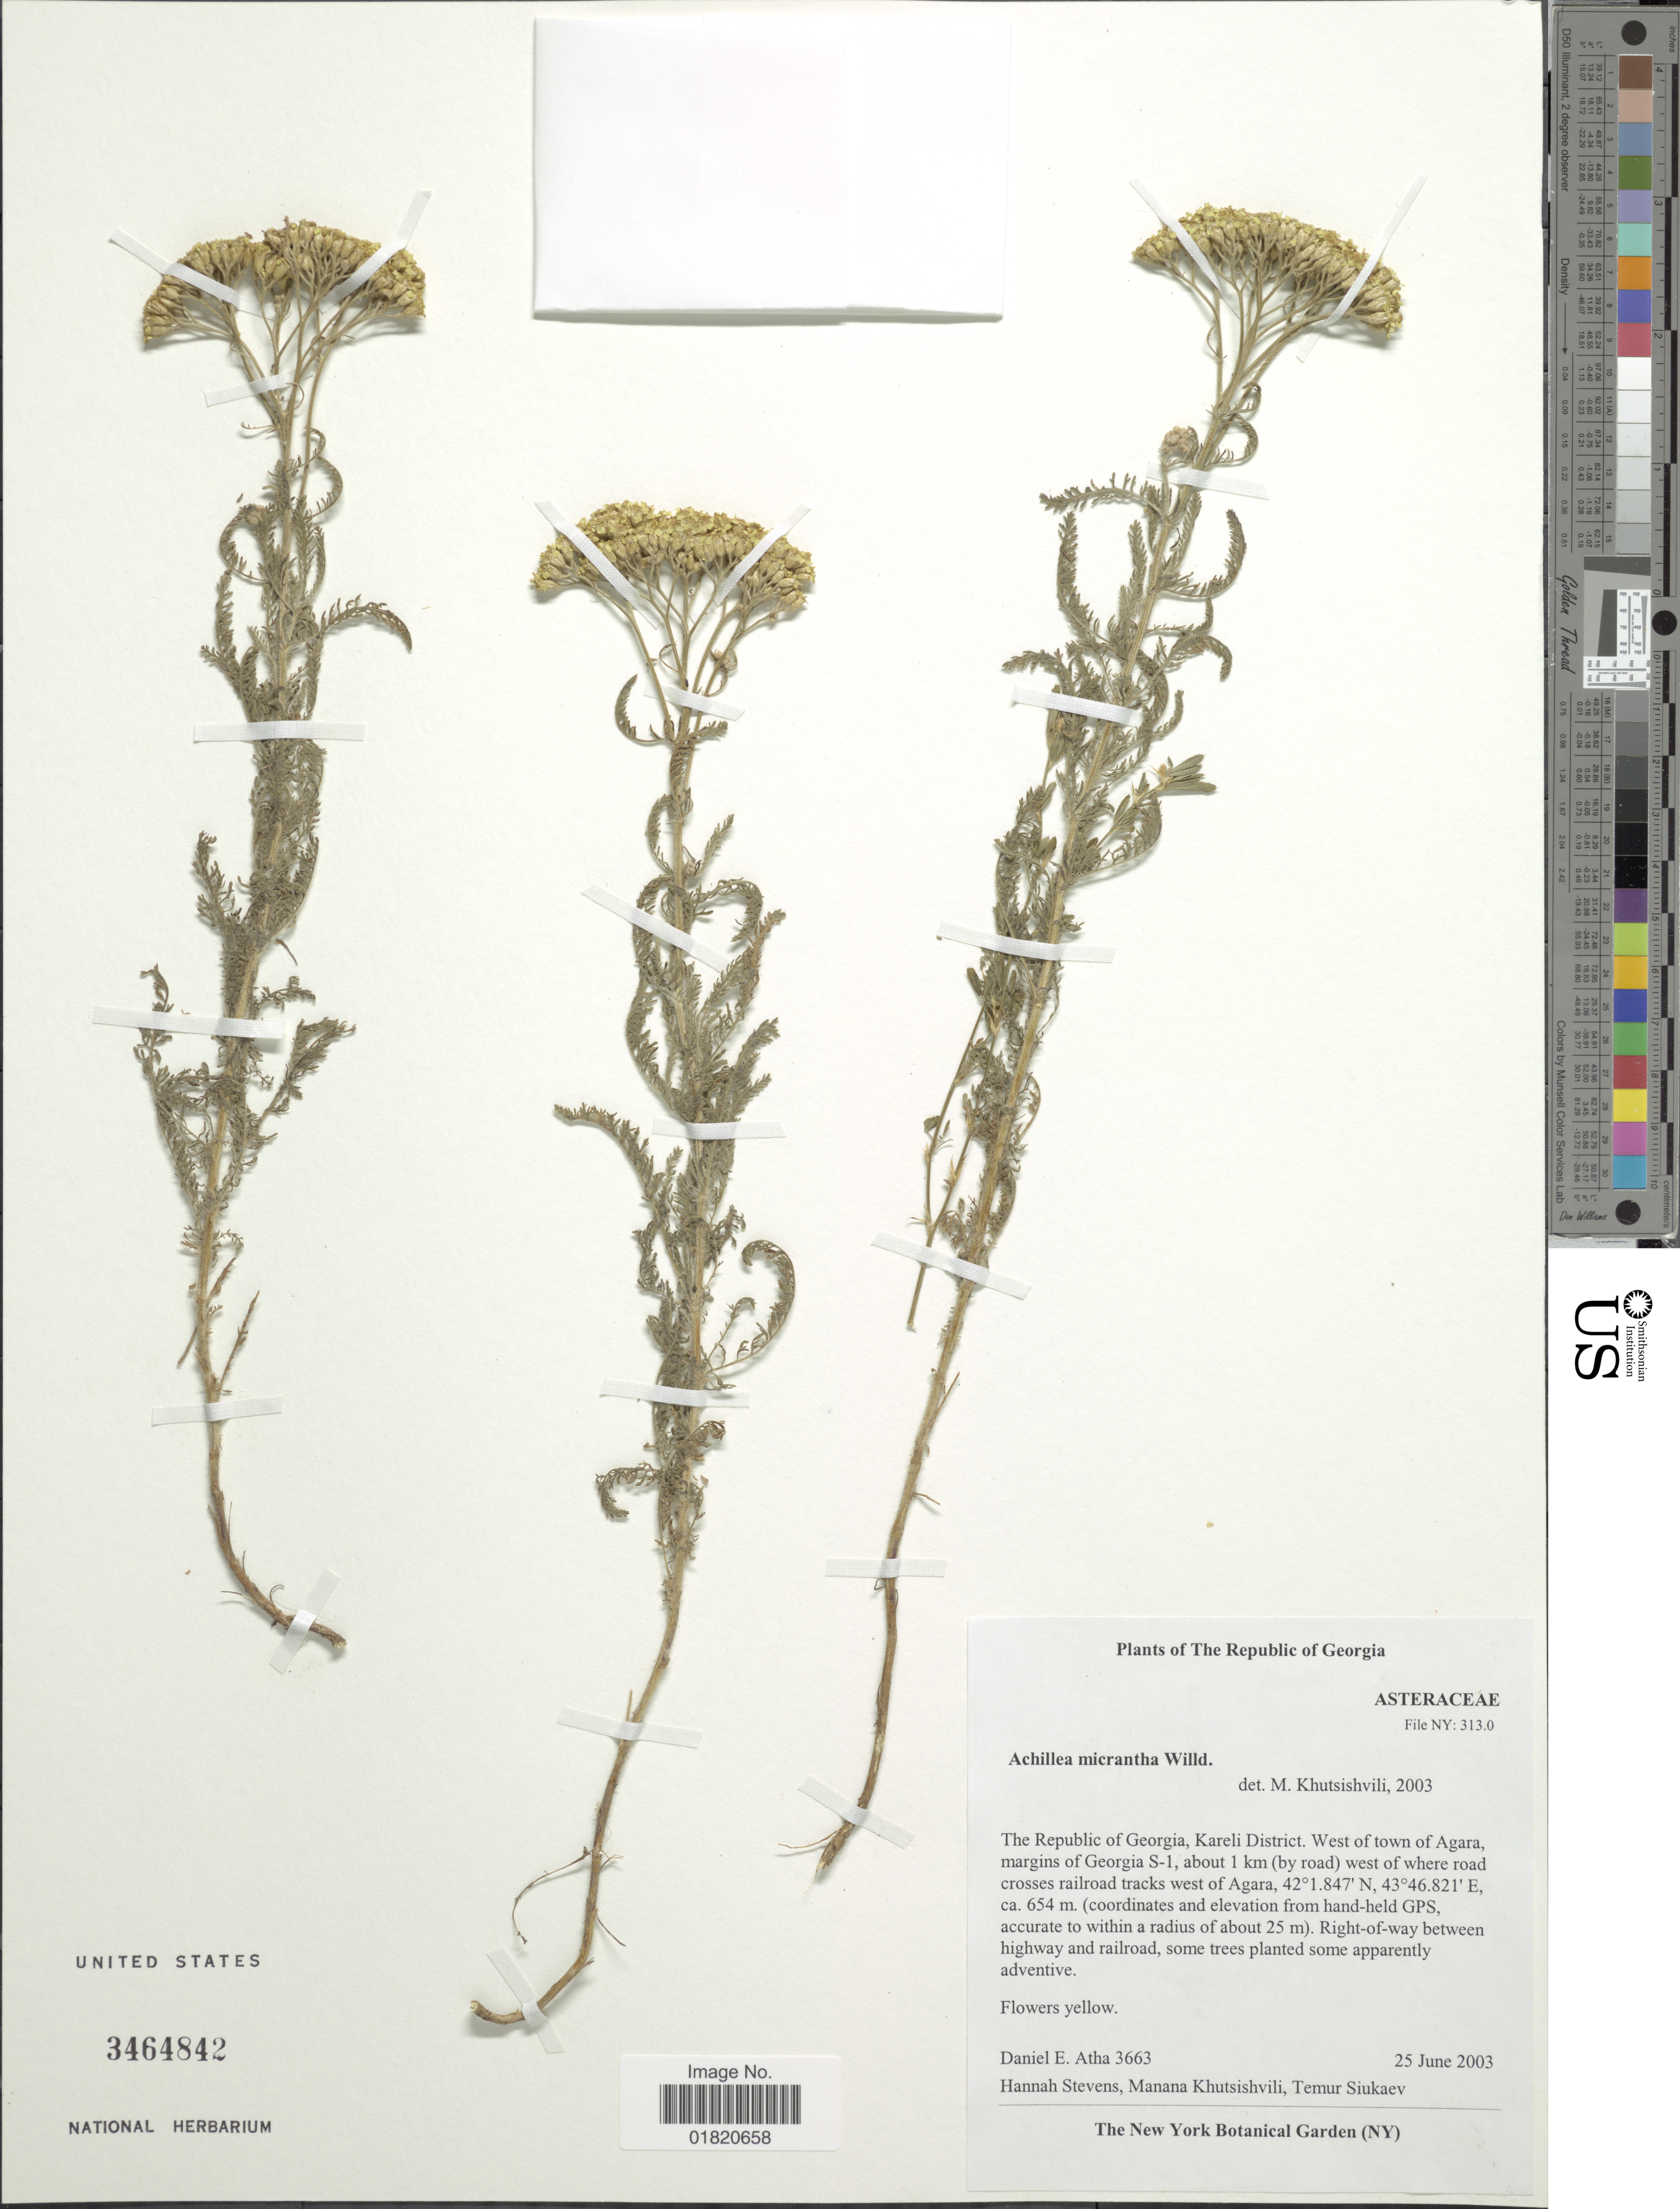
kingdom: Plantae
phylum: Tracheophyta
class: Magnoliopsida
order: Asterales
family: Asteraceae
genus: Achillea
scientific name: Achillea macrantha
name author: Willd.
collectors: D. Atha, H. Stevens, M. Khutsishvili & T. Siukaev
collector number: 3663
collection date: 2003-06-25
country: Georgia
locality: Kareli District. West of town of Agara, margins of Geargia S-1, about 1 km (by road) west of where road crosses railroad tracks west of Angara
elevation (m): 654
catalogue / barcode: US 3464842